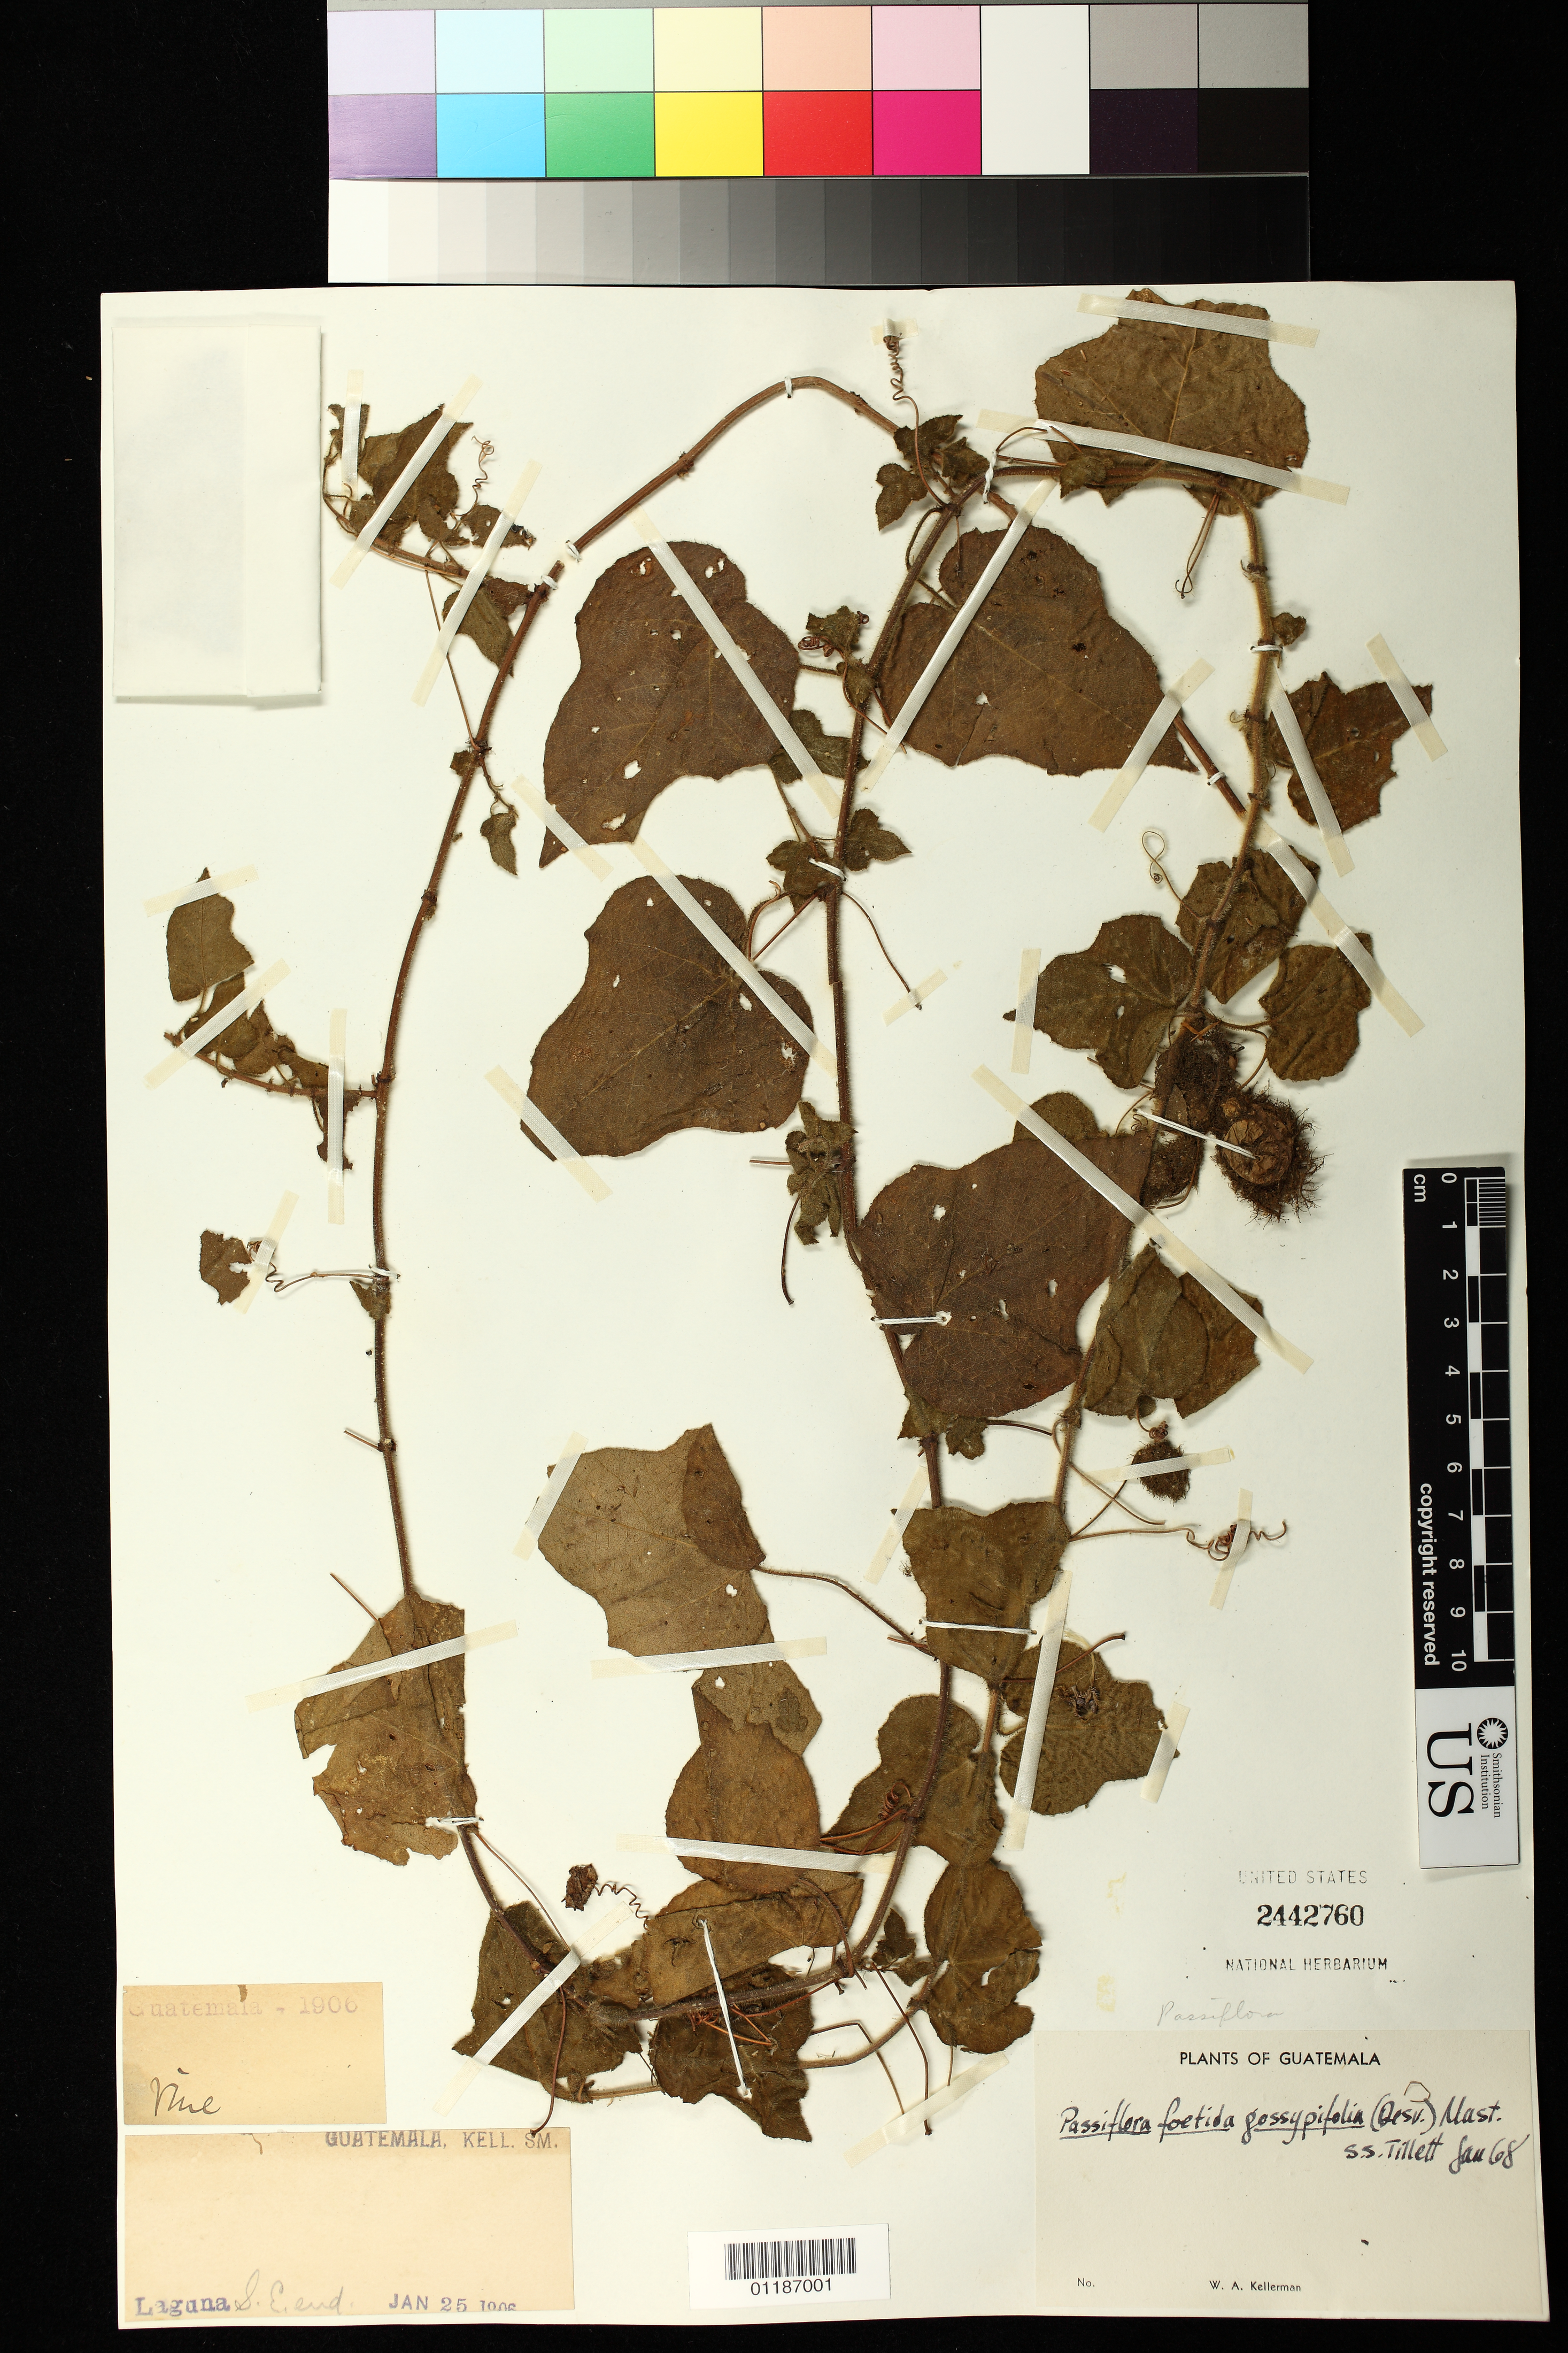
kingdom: Plantae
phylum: Tracheophyta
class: Magnoliopsida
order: Malpighiales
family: Passifloraceae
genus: Passiflora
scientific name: Passiflora foetida var. gossypiifolia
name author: (Desv.) Mast.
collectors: W. A. Kellerman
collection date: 1906-01-25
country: Guatemala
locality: Laguna, SE end.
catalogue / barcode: US 2442760